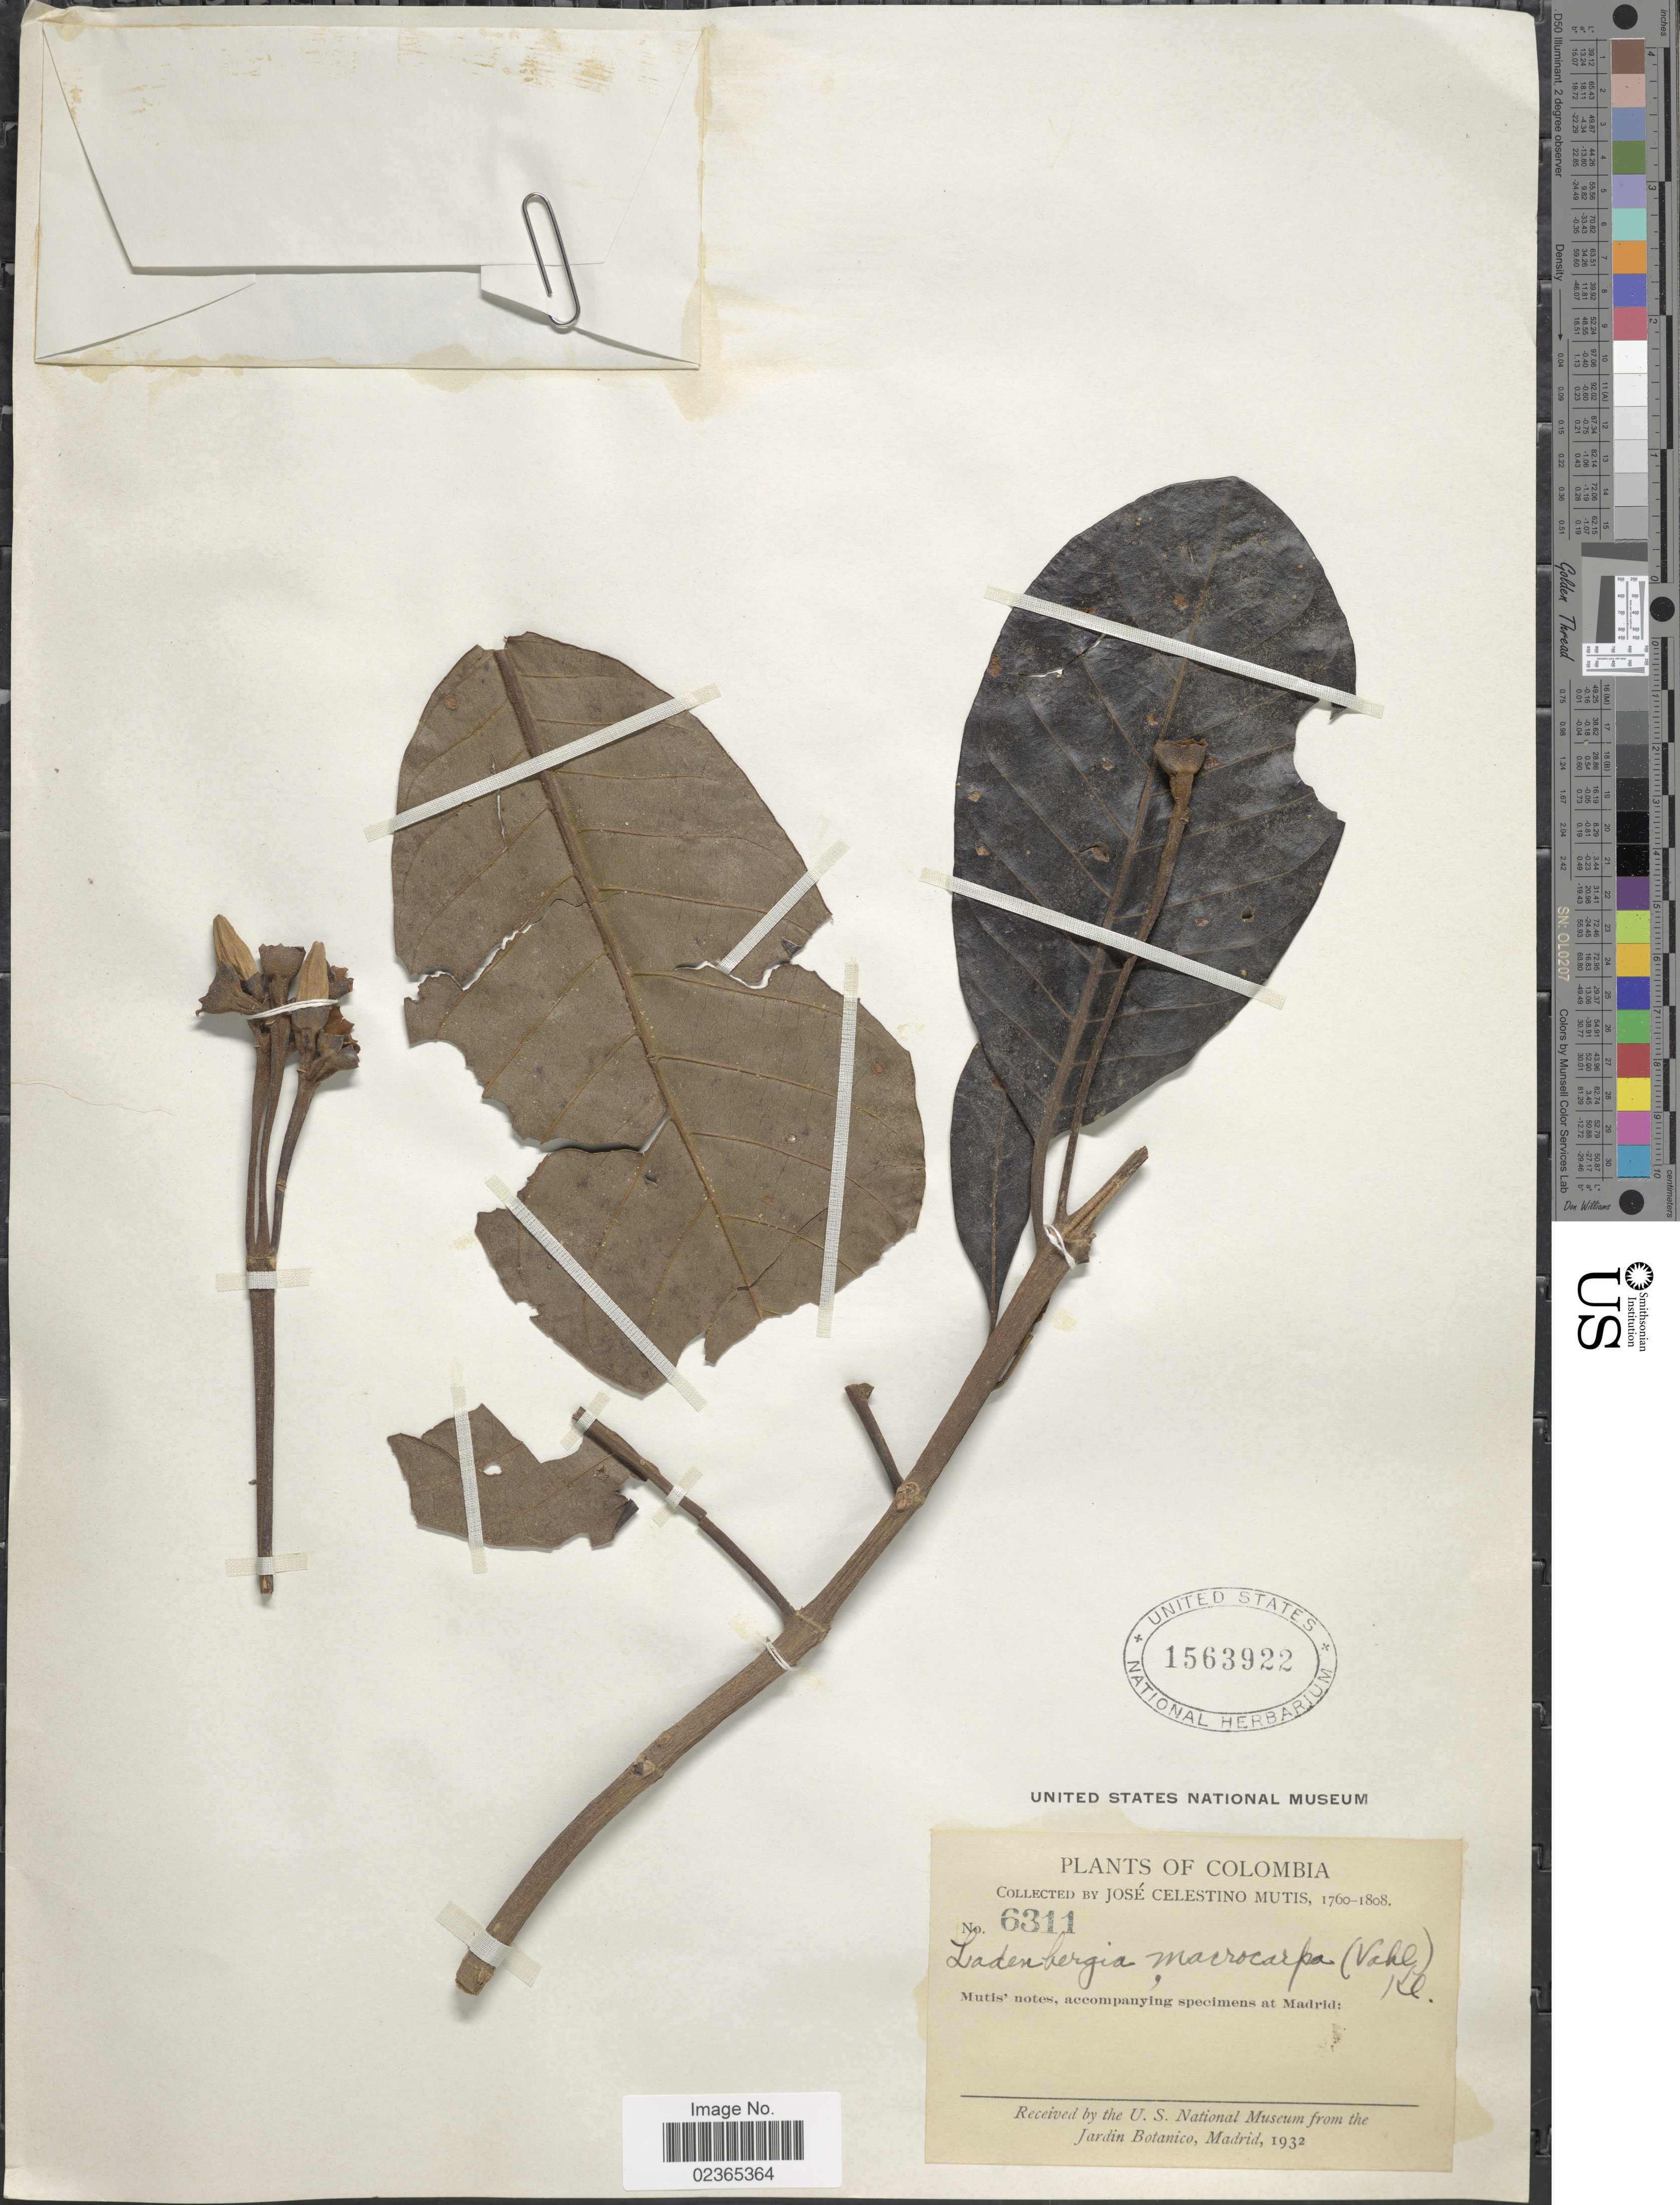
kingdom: Plantae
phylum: Tracheophyta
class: Magnoliopsida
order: Gentianales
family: Rubiaceae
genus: Ladenbergia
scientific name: Ladenbergia macrocarpa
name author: (Vahl) Klotzsch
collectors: J. C. B. Mutis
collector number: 6311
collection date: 1760/1808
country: Colombia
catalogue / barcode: US 1563922